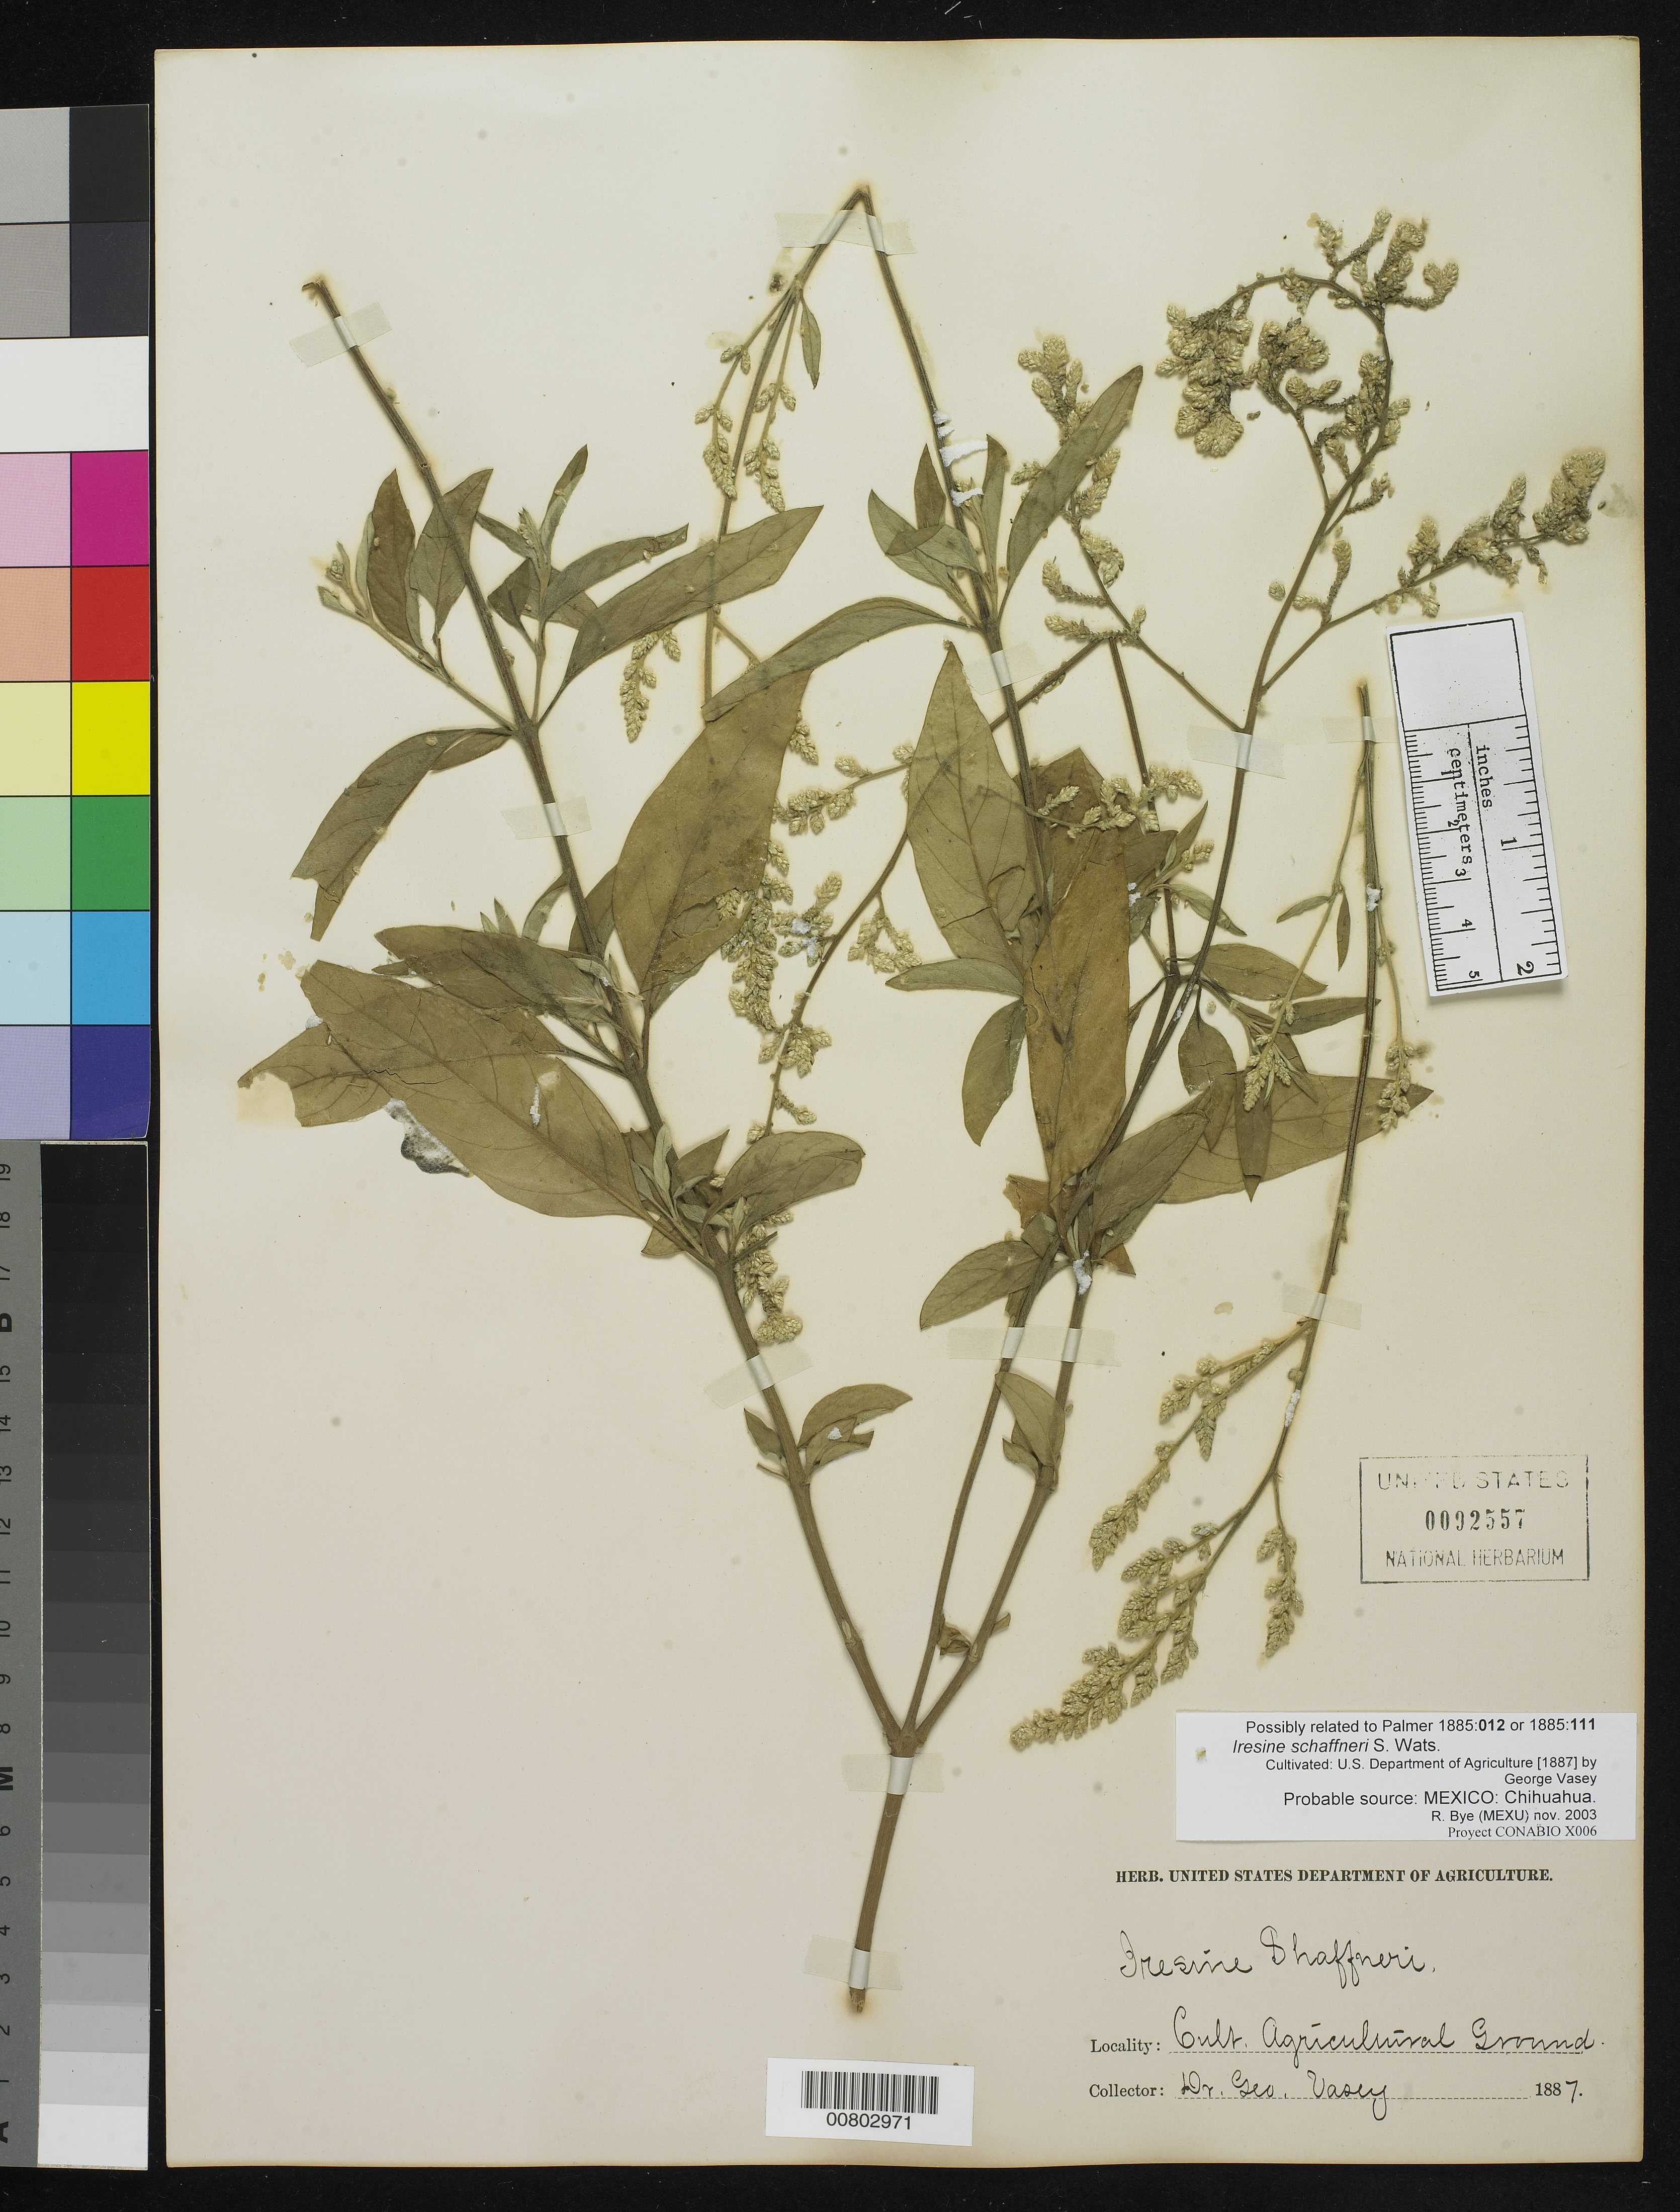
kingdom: Plantae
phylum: Tracheophyta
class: Magnoliopsida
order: Caryophyllales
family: Amaranthaceae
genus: Iresine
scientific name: Iresine schaffneri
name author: S. Watson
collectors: G. R. Vasey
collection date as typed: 1887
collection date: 1887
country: United States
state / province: District of Columbia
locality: Agricultural Grounds.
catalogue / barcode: US 92557